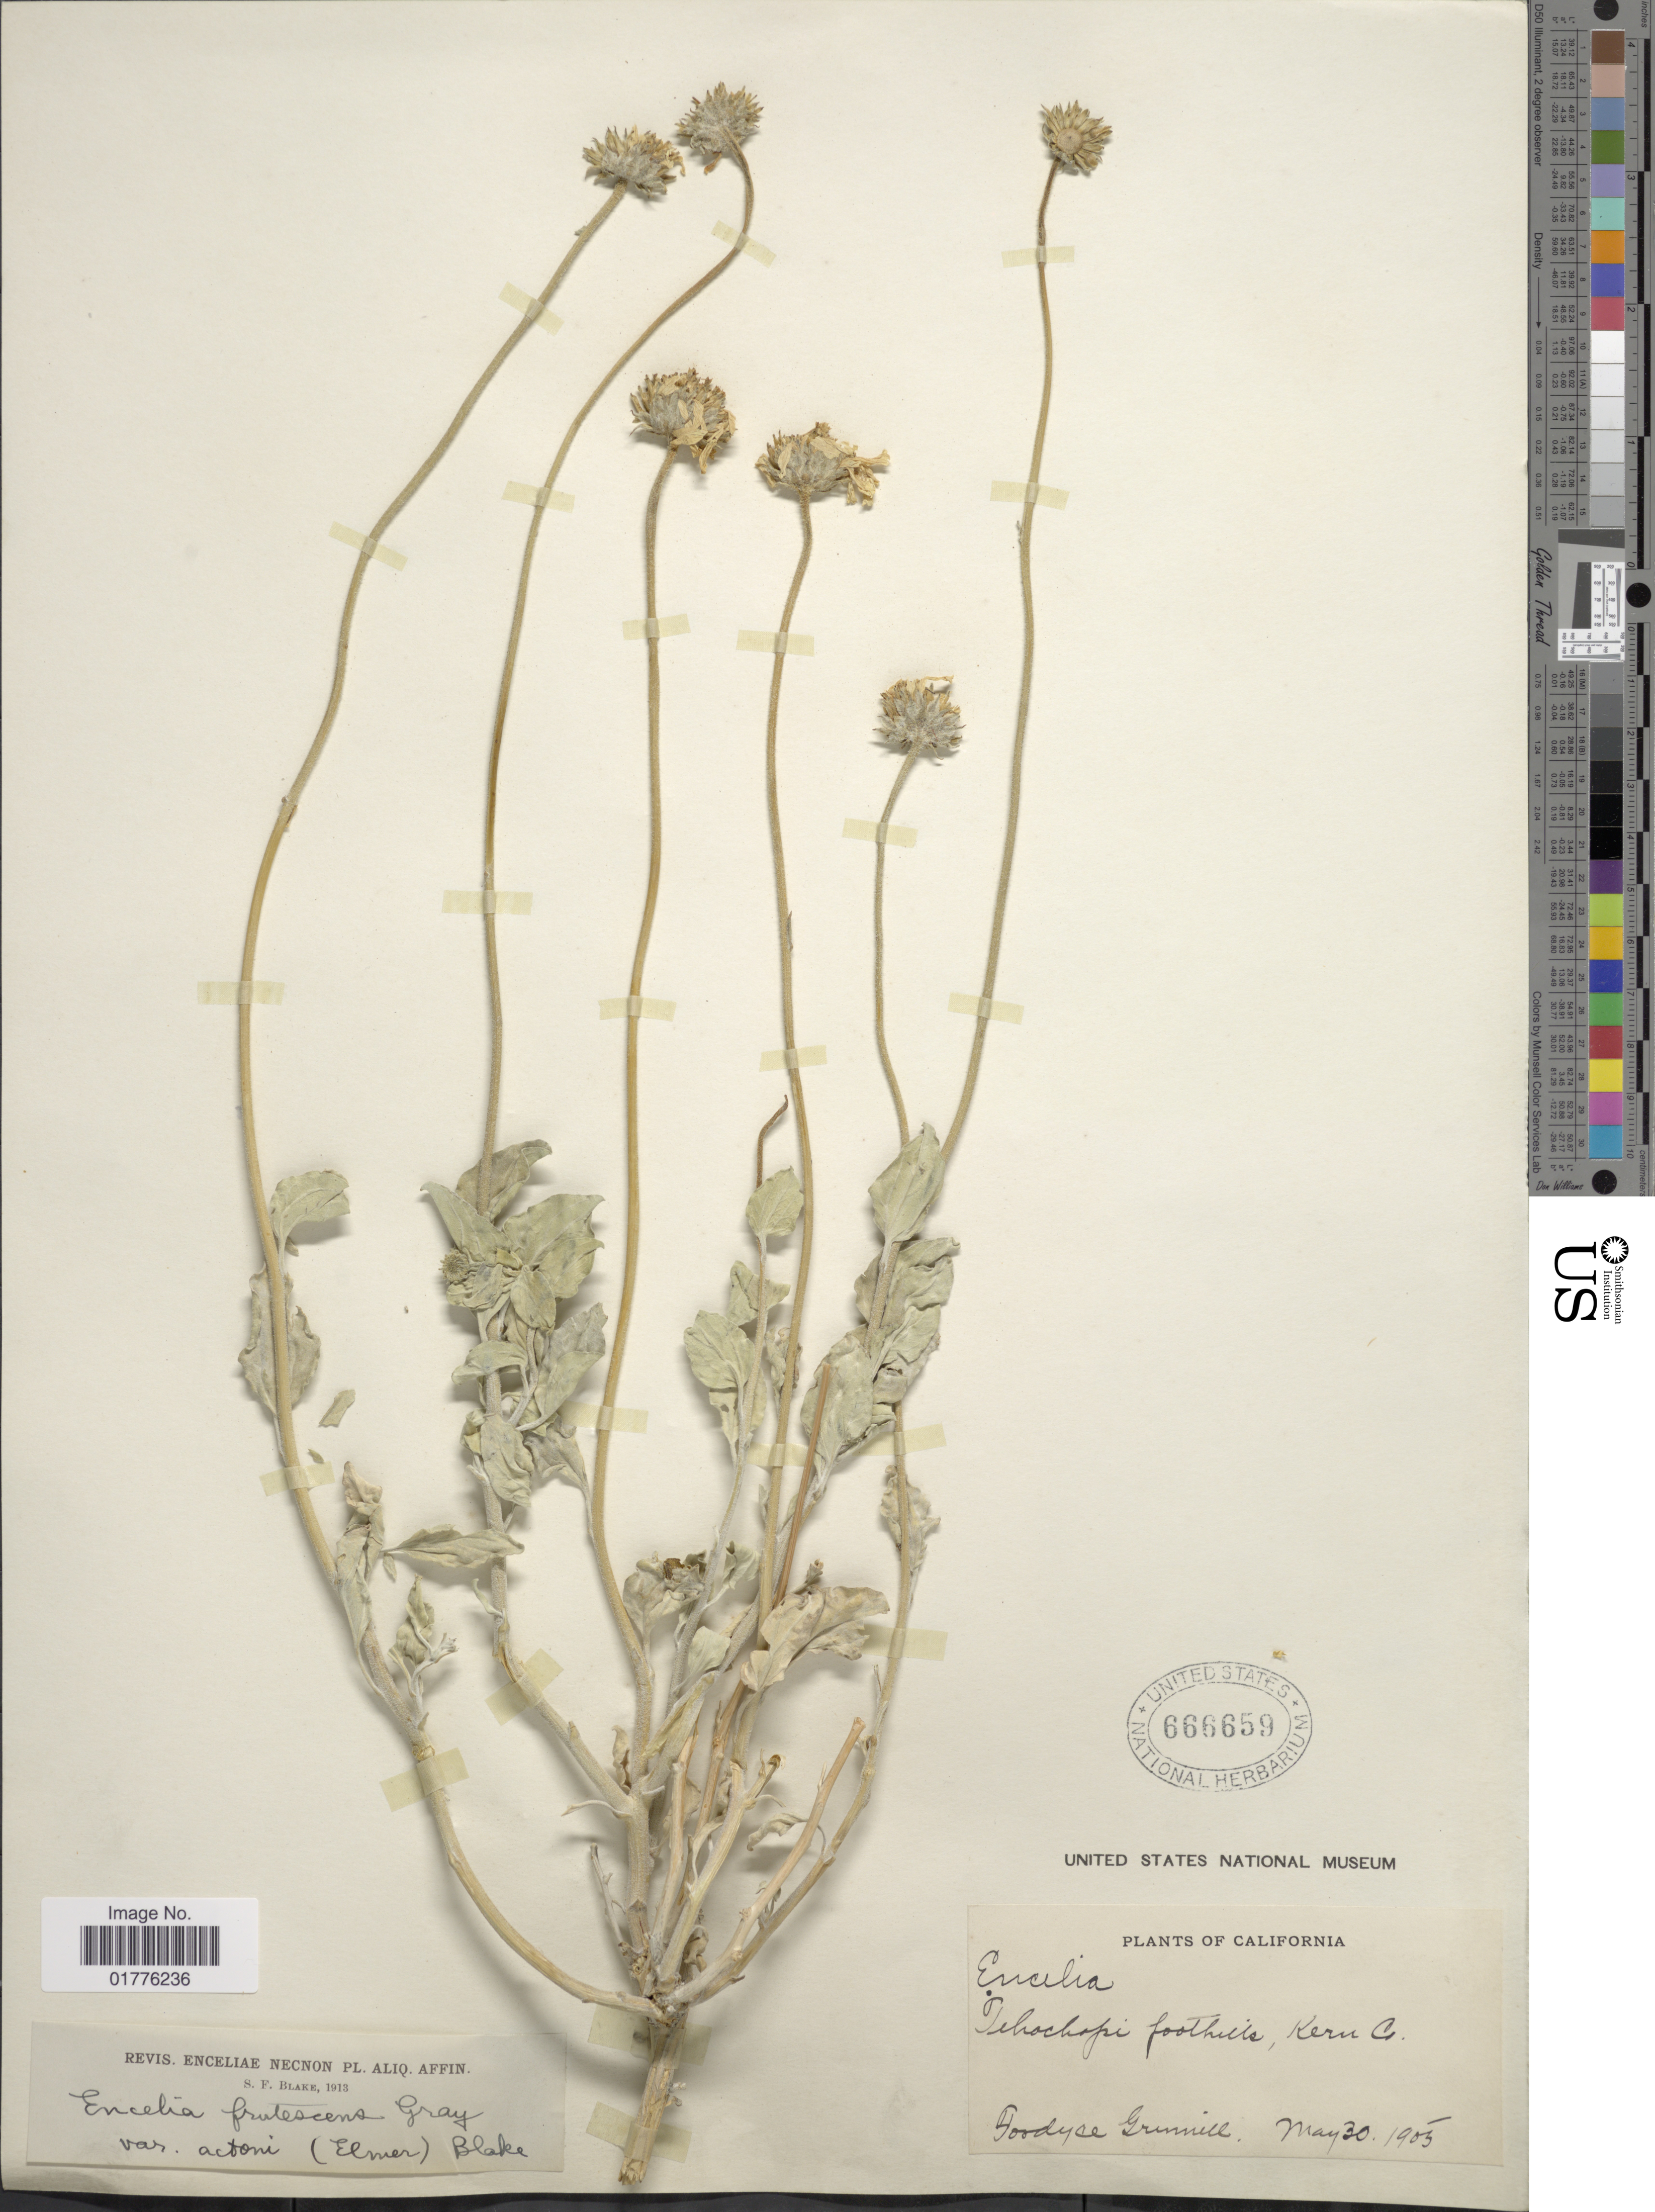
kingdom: Plantae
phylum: Tracheophyta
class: Magnoliopsida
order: Asterales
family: Asteraceae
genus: Encelia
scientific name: Encelia frutescens var. actonii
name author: (Elmer) S.F. Blake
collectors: F. Grinnell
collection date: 1905-05-30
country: United States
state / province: California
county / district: Kern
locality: Tehachapi foothills, Kern Co.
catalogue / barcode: US 666659